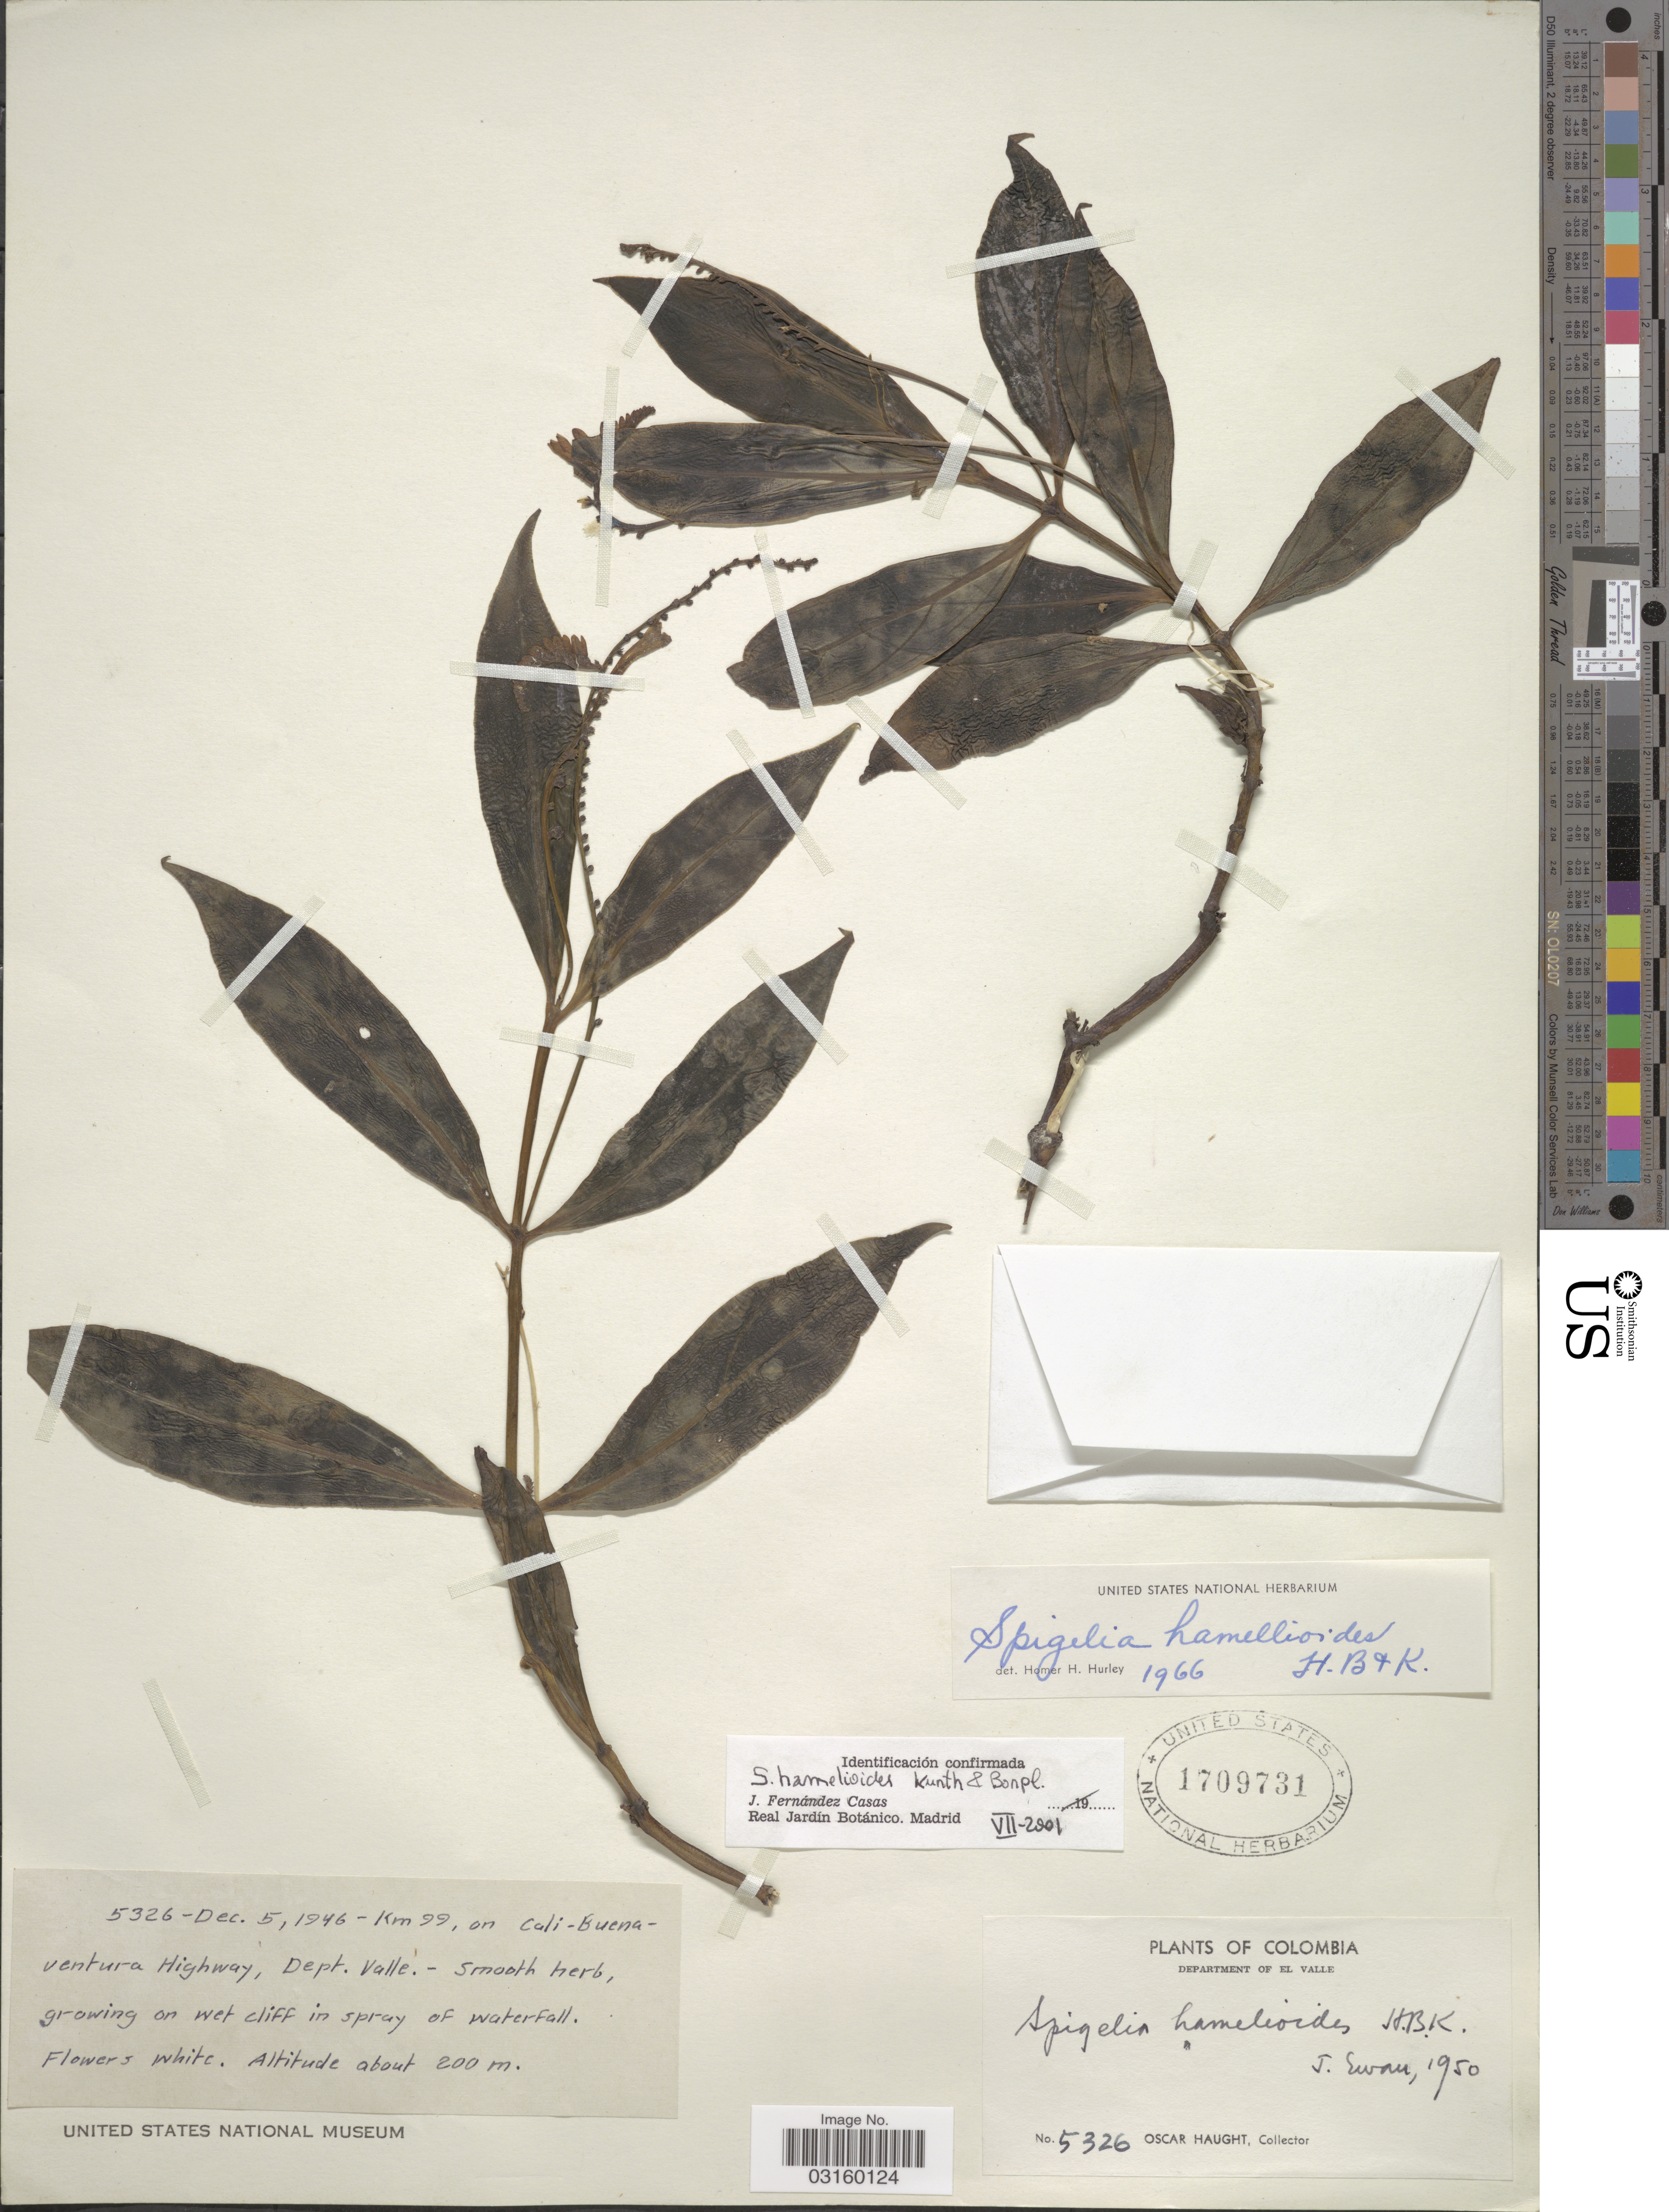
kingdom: Plantae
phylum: Tracheophyta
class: Magnoliopsida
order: Gentianales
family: Loganiaceae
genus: Spigelia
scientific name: Spigelia hamelioides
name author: Kunth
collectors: O. L. Haught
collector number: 5326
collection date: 1946-12-05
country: Colombia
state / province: Valle del Cauca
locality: Department of El Valle. Km 99, on Cali-Buena-ventura Highway.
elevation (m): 200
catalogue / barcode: US 1709731